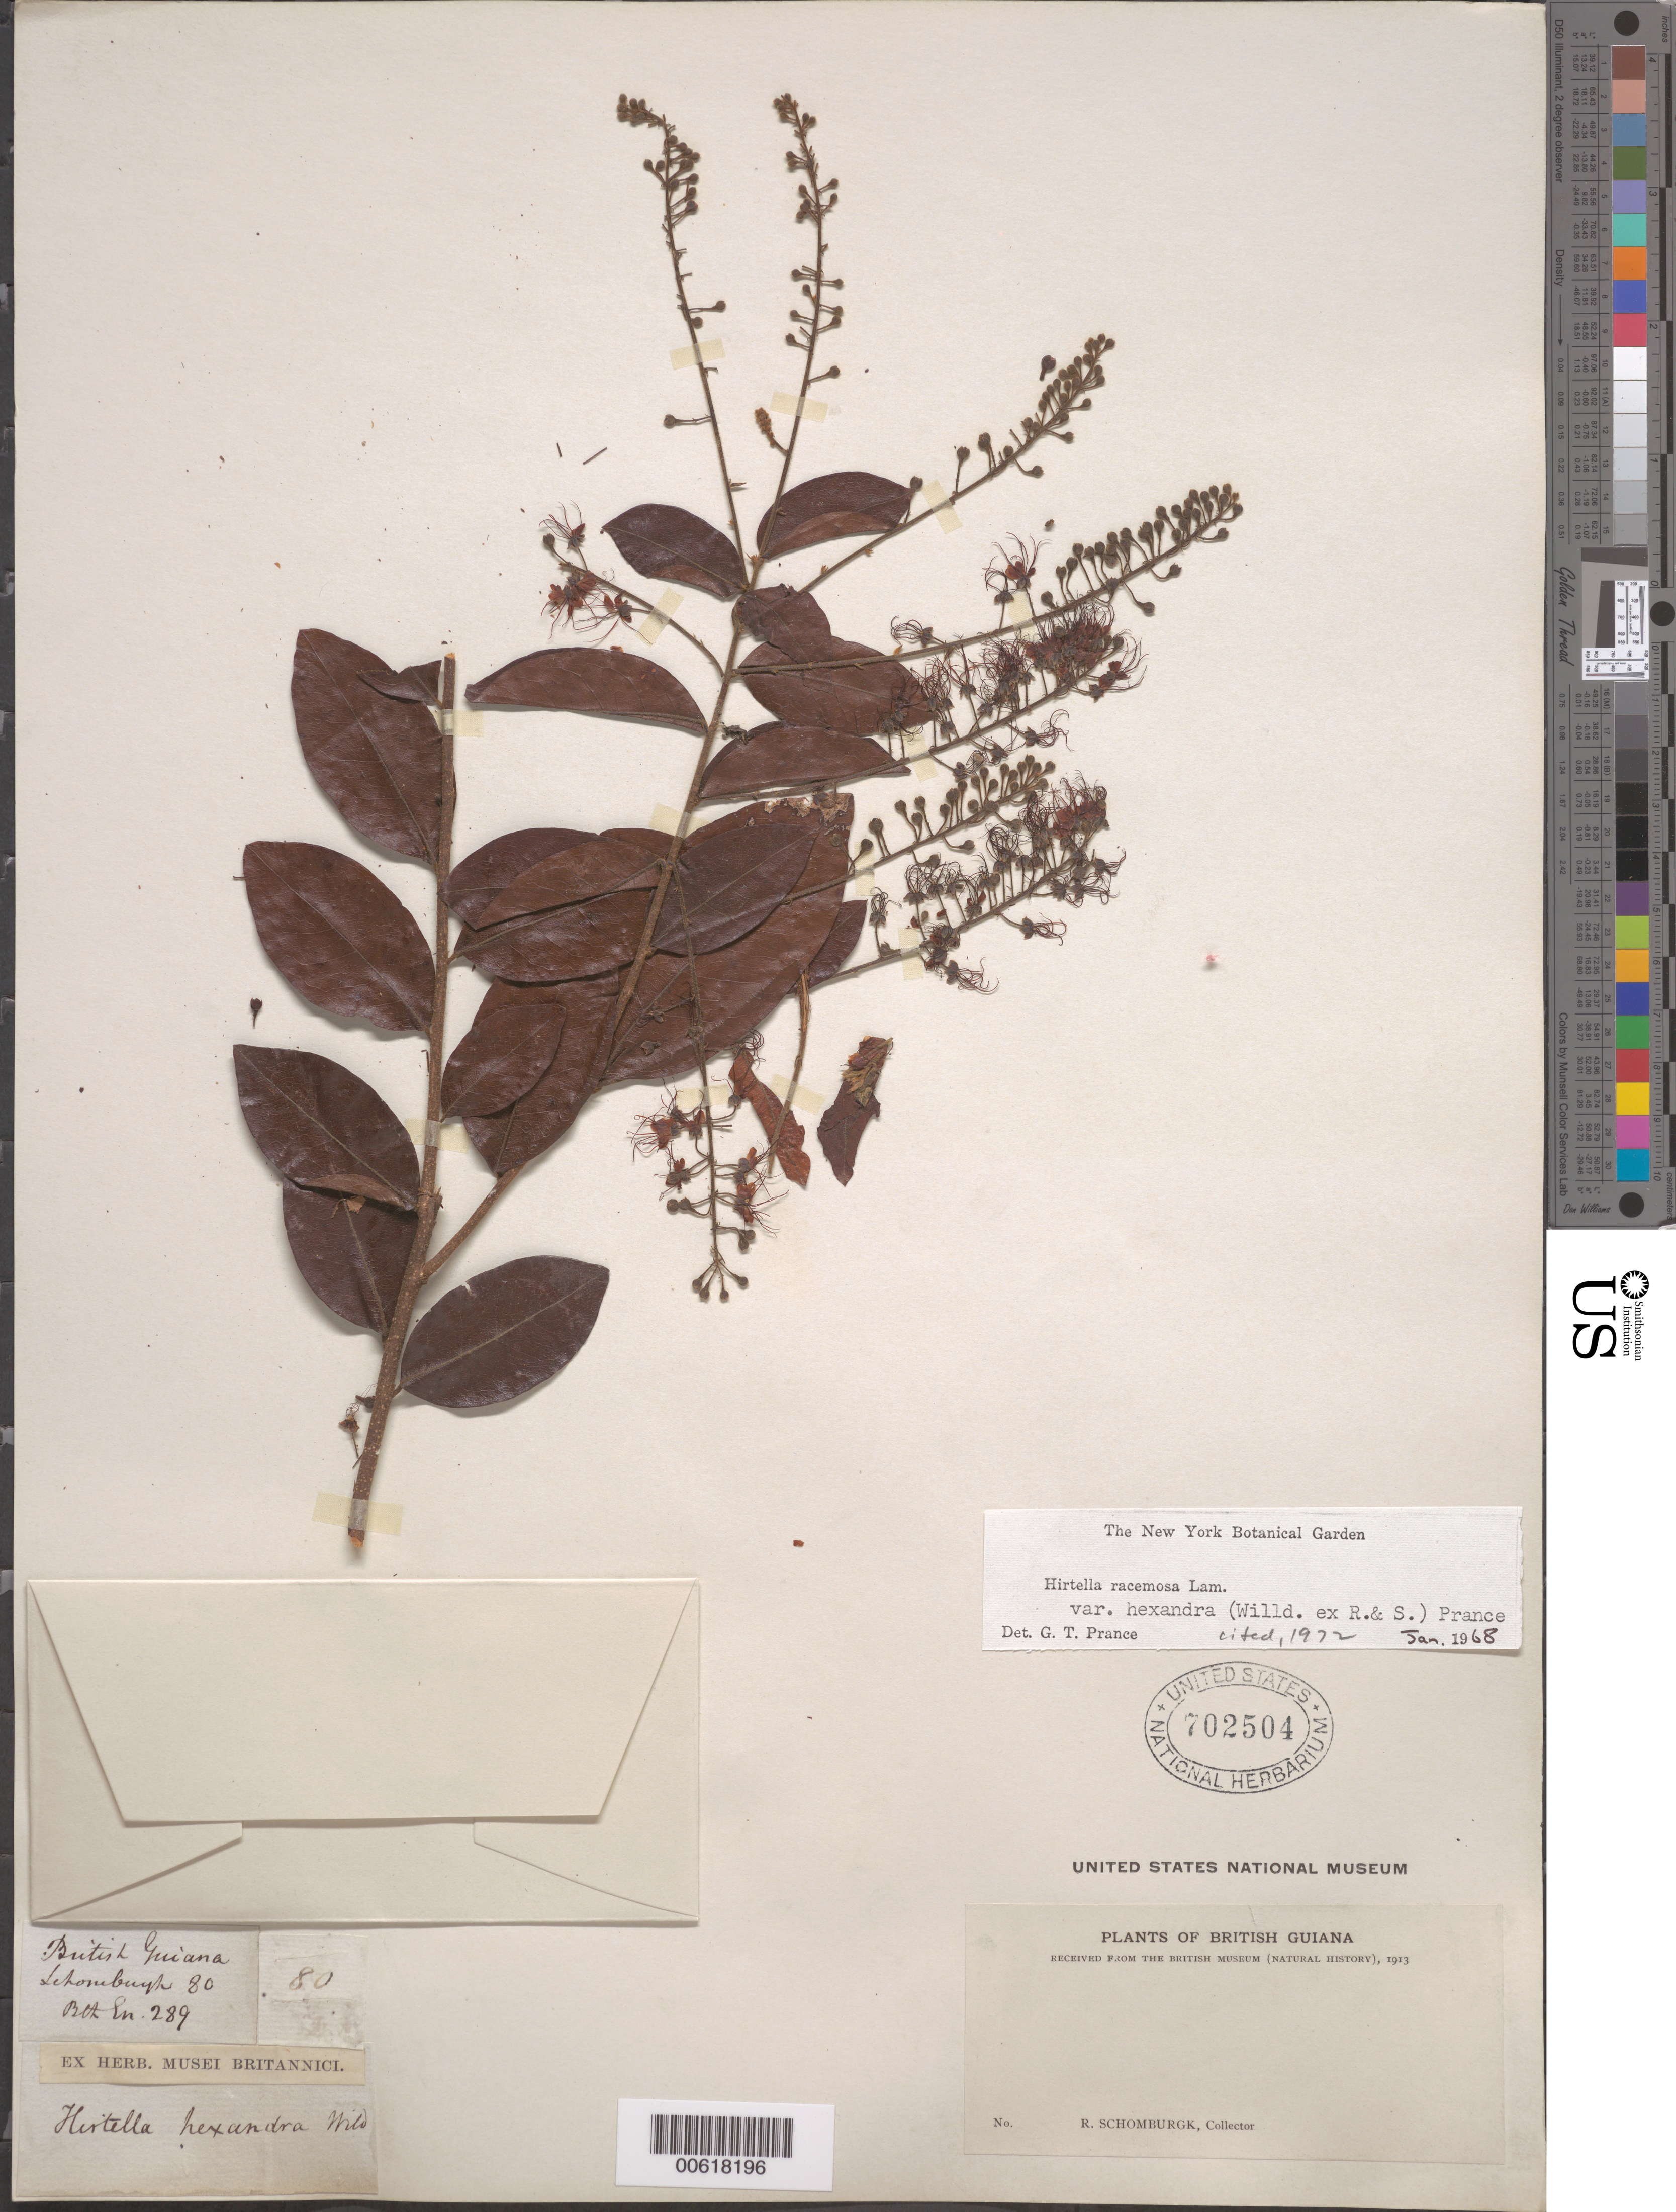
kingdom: Plantae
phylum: Tracheophyta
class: Magnoliopsida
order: Malpighiales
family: Chrysobalanaceae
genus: Hirtella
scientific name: Hirtella racemosa var. hexandra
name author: (Willd. ex Roem. & Schult.) Prance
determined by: Prance, G. T.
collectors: R. H. Schomburgk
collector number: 80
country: Guyana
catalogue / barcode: US 702504